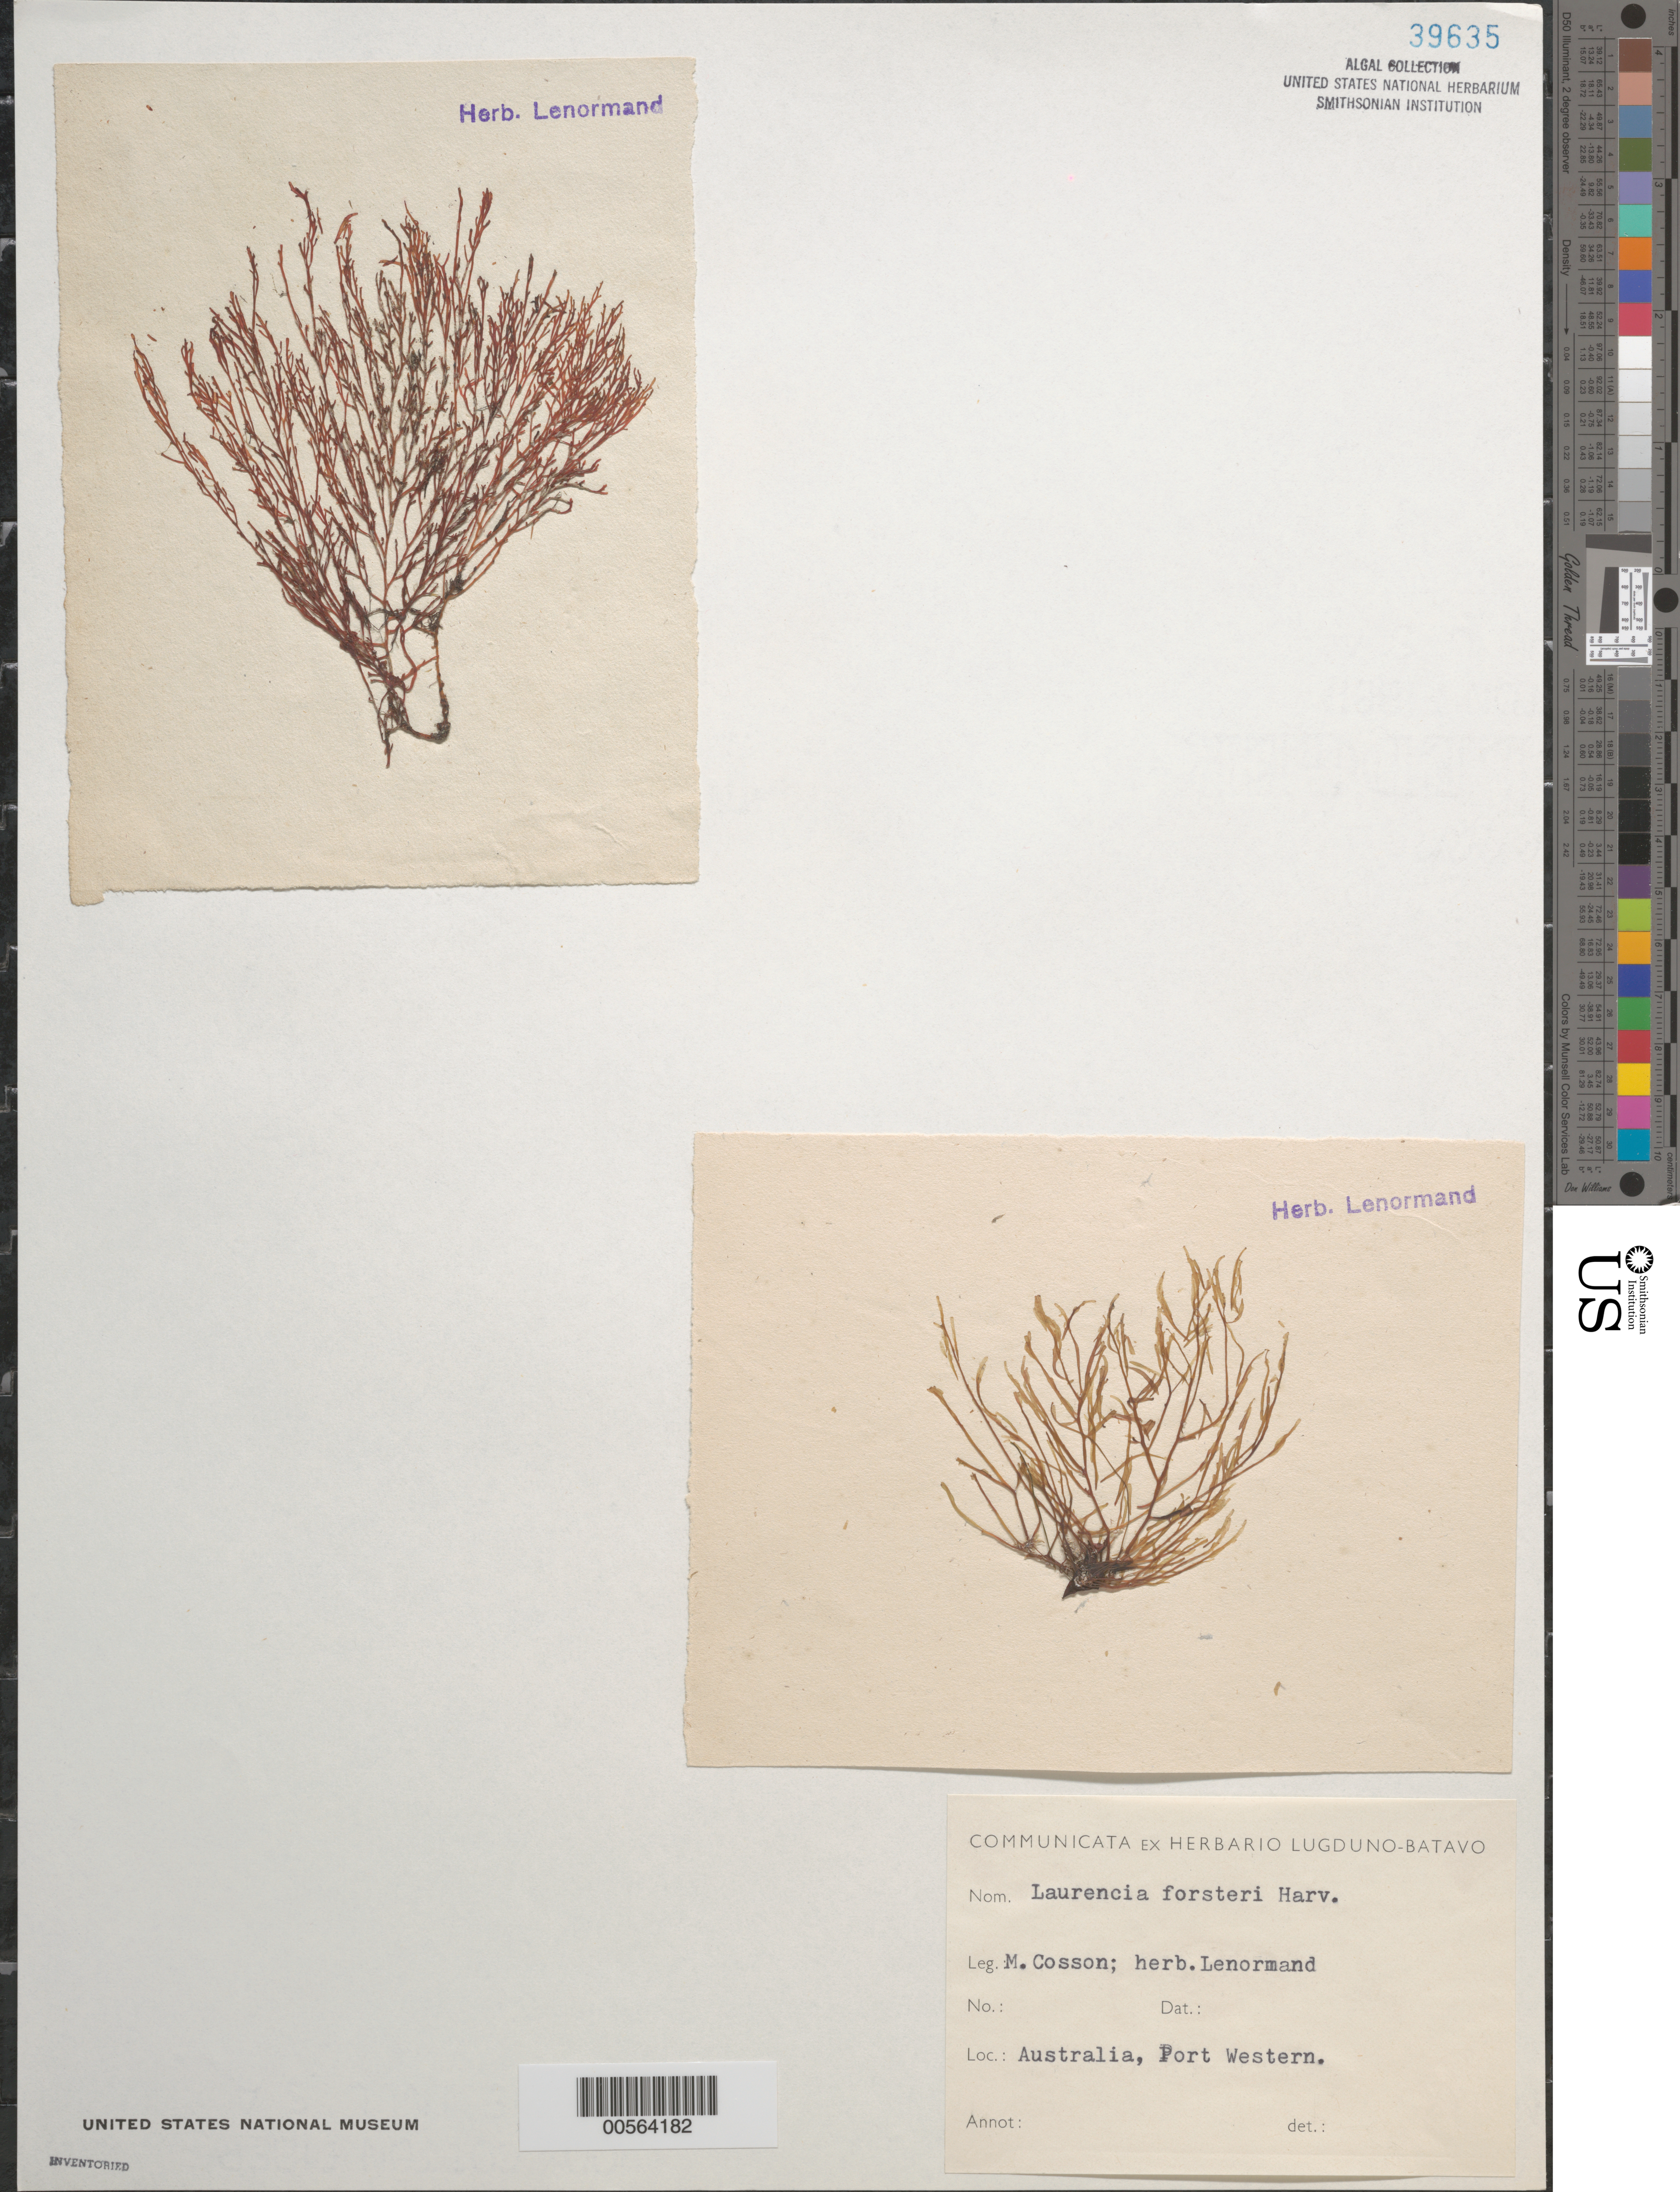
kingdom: Plantae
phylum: Rhodophyta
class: Florideophyceae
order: Ceramiales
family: Rhodomelaceae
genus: Laurencia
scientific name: Laurencia forsteri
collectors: M. Cosson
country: Australia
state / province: Victoria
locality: Western Port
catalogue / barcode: US 39635